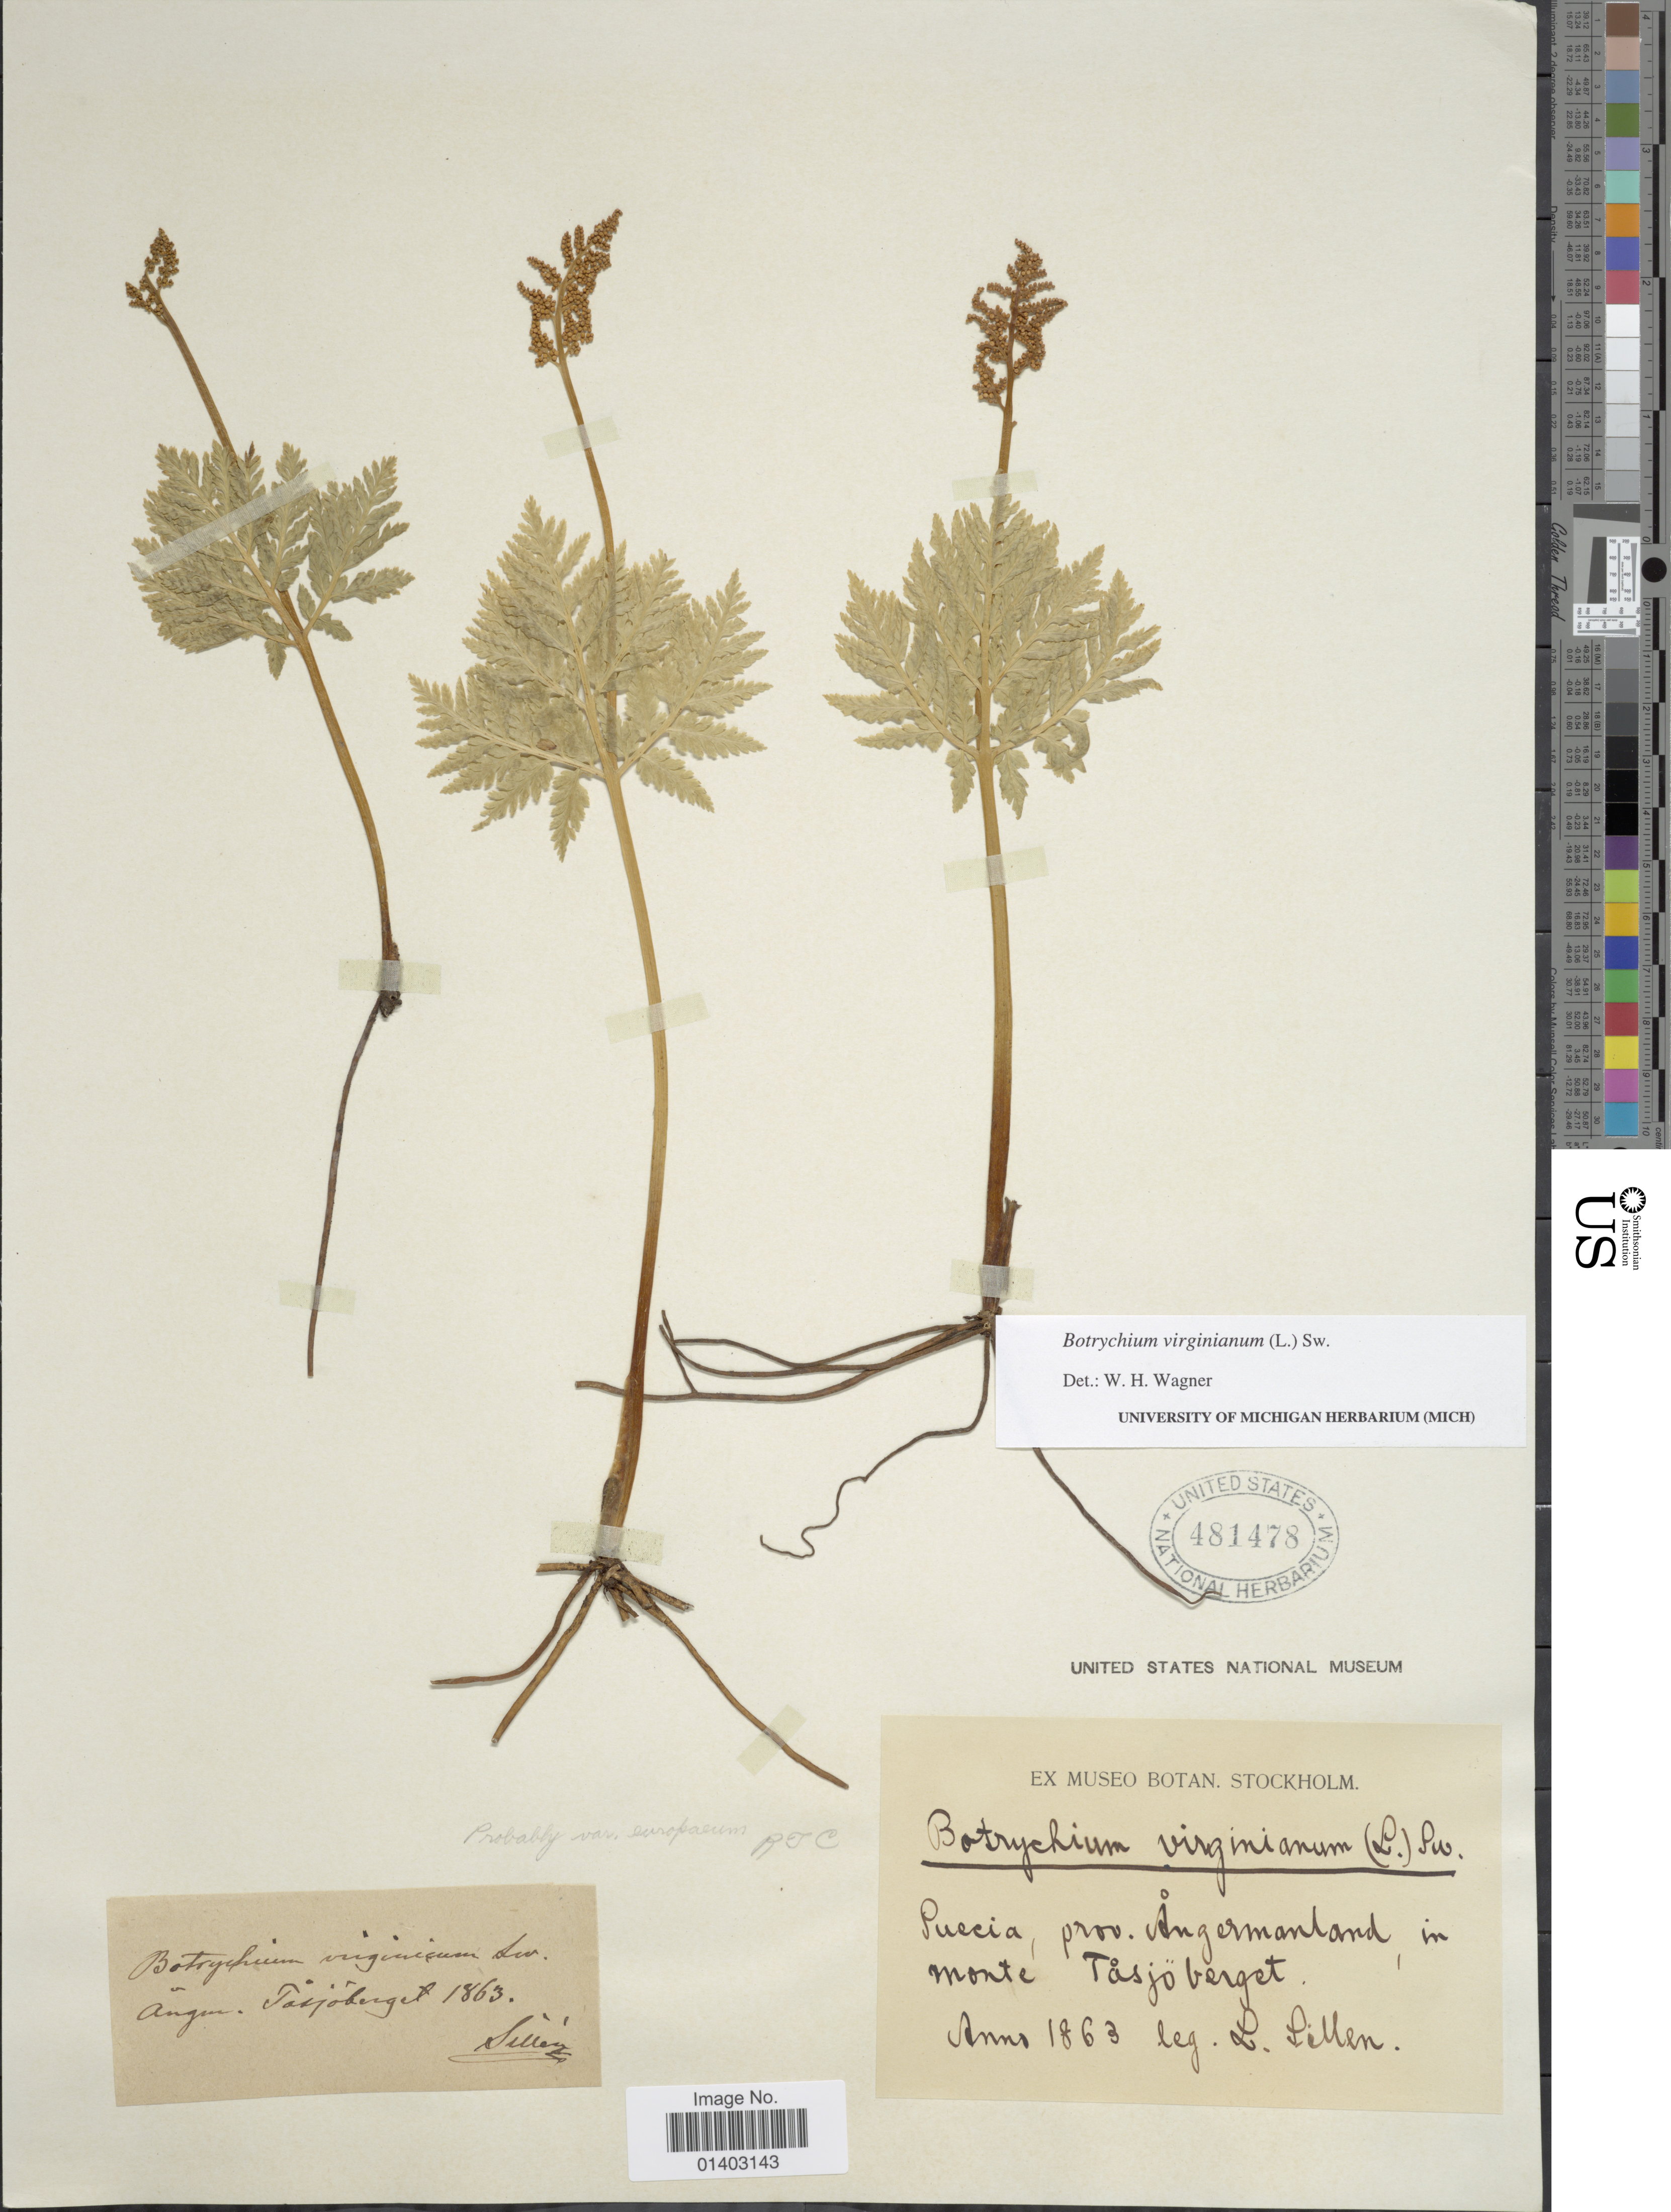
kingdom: Plantae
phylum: Tracheophyta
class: Polypodiopsida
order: Ophioglossales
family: Ophioglossaceae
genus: Botrychium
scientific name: Botrychium virginianum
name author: (L.) Sw.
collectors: L. Sillen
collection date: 1863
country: Sweden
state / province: Jämtland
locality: Tåsjöberget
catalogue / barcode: US 481478